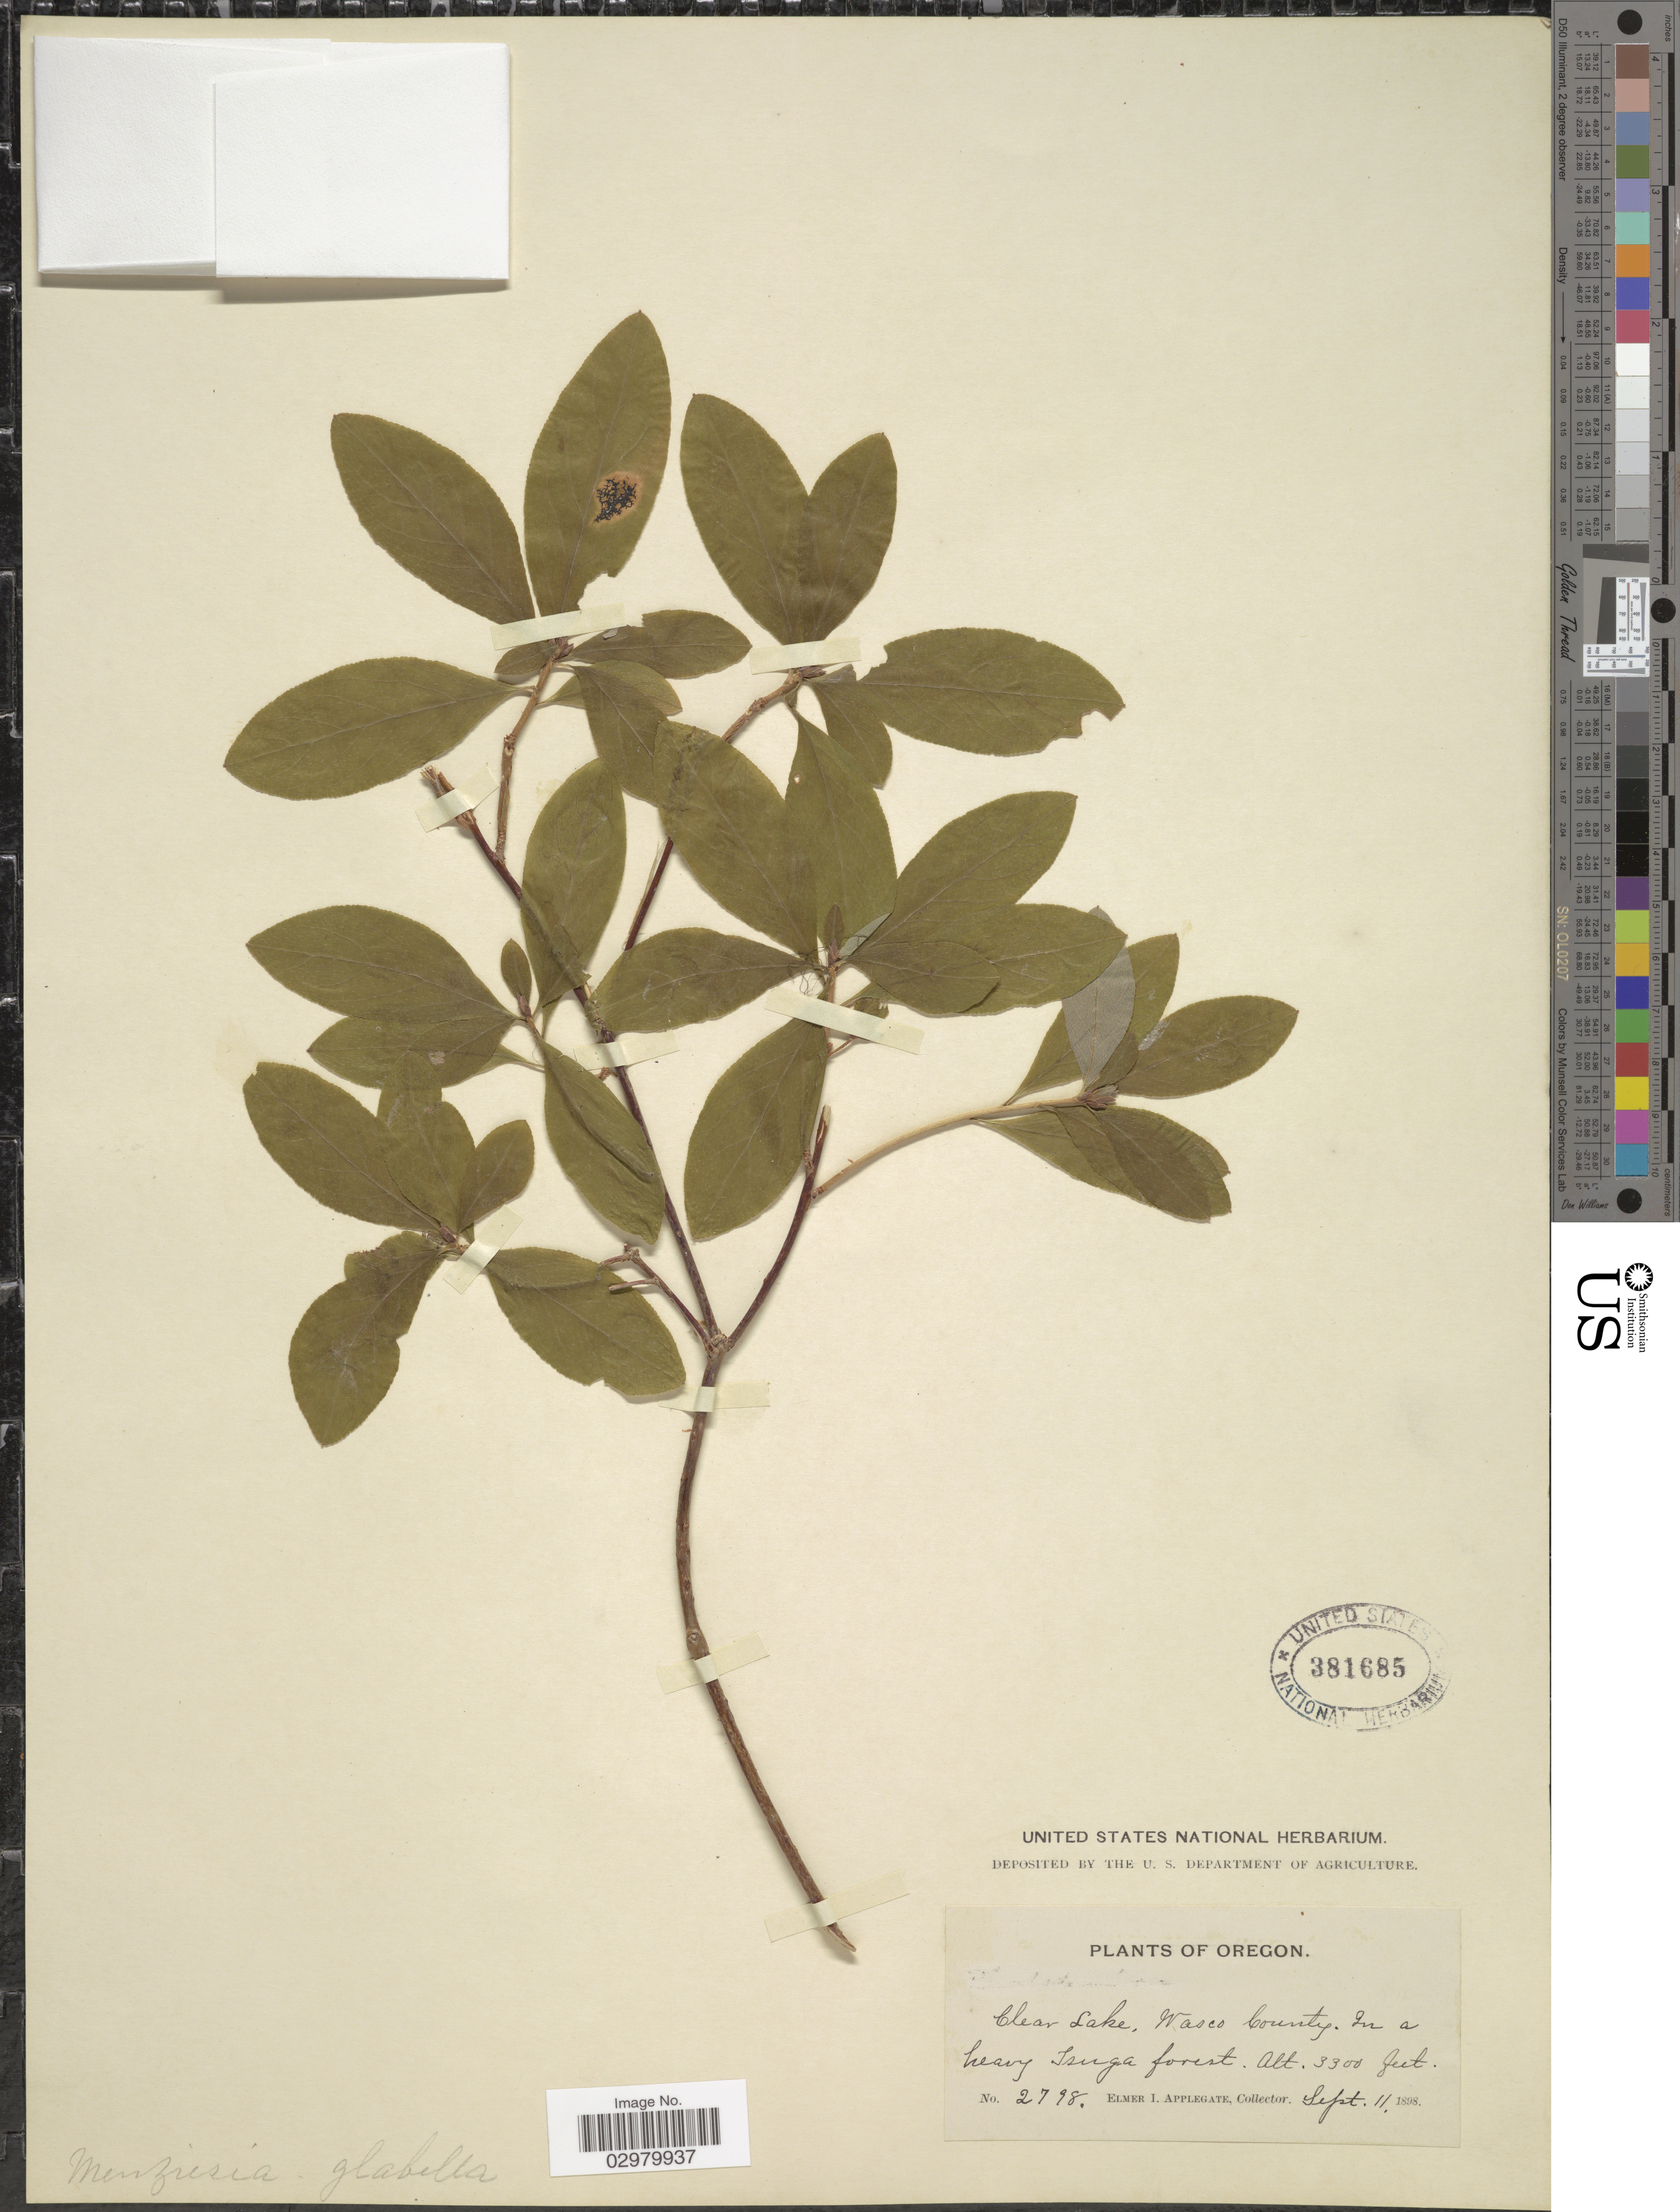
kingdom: Plantae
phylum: Tracheophyta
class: Magnoliopsida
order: Ericales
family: Ericaceae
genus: Menziesia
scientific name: Menziesia ferruginea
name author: Sm.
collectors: E. I. Applegate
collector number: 2798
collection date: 1898-09-11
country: United States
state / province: Oregon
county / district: Wasco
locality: Clear Lake, Wasco County.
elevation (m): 1006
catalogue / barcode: US 381685